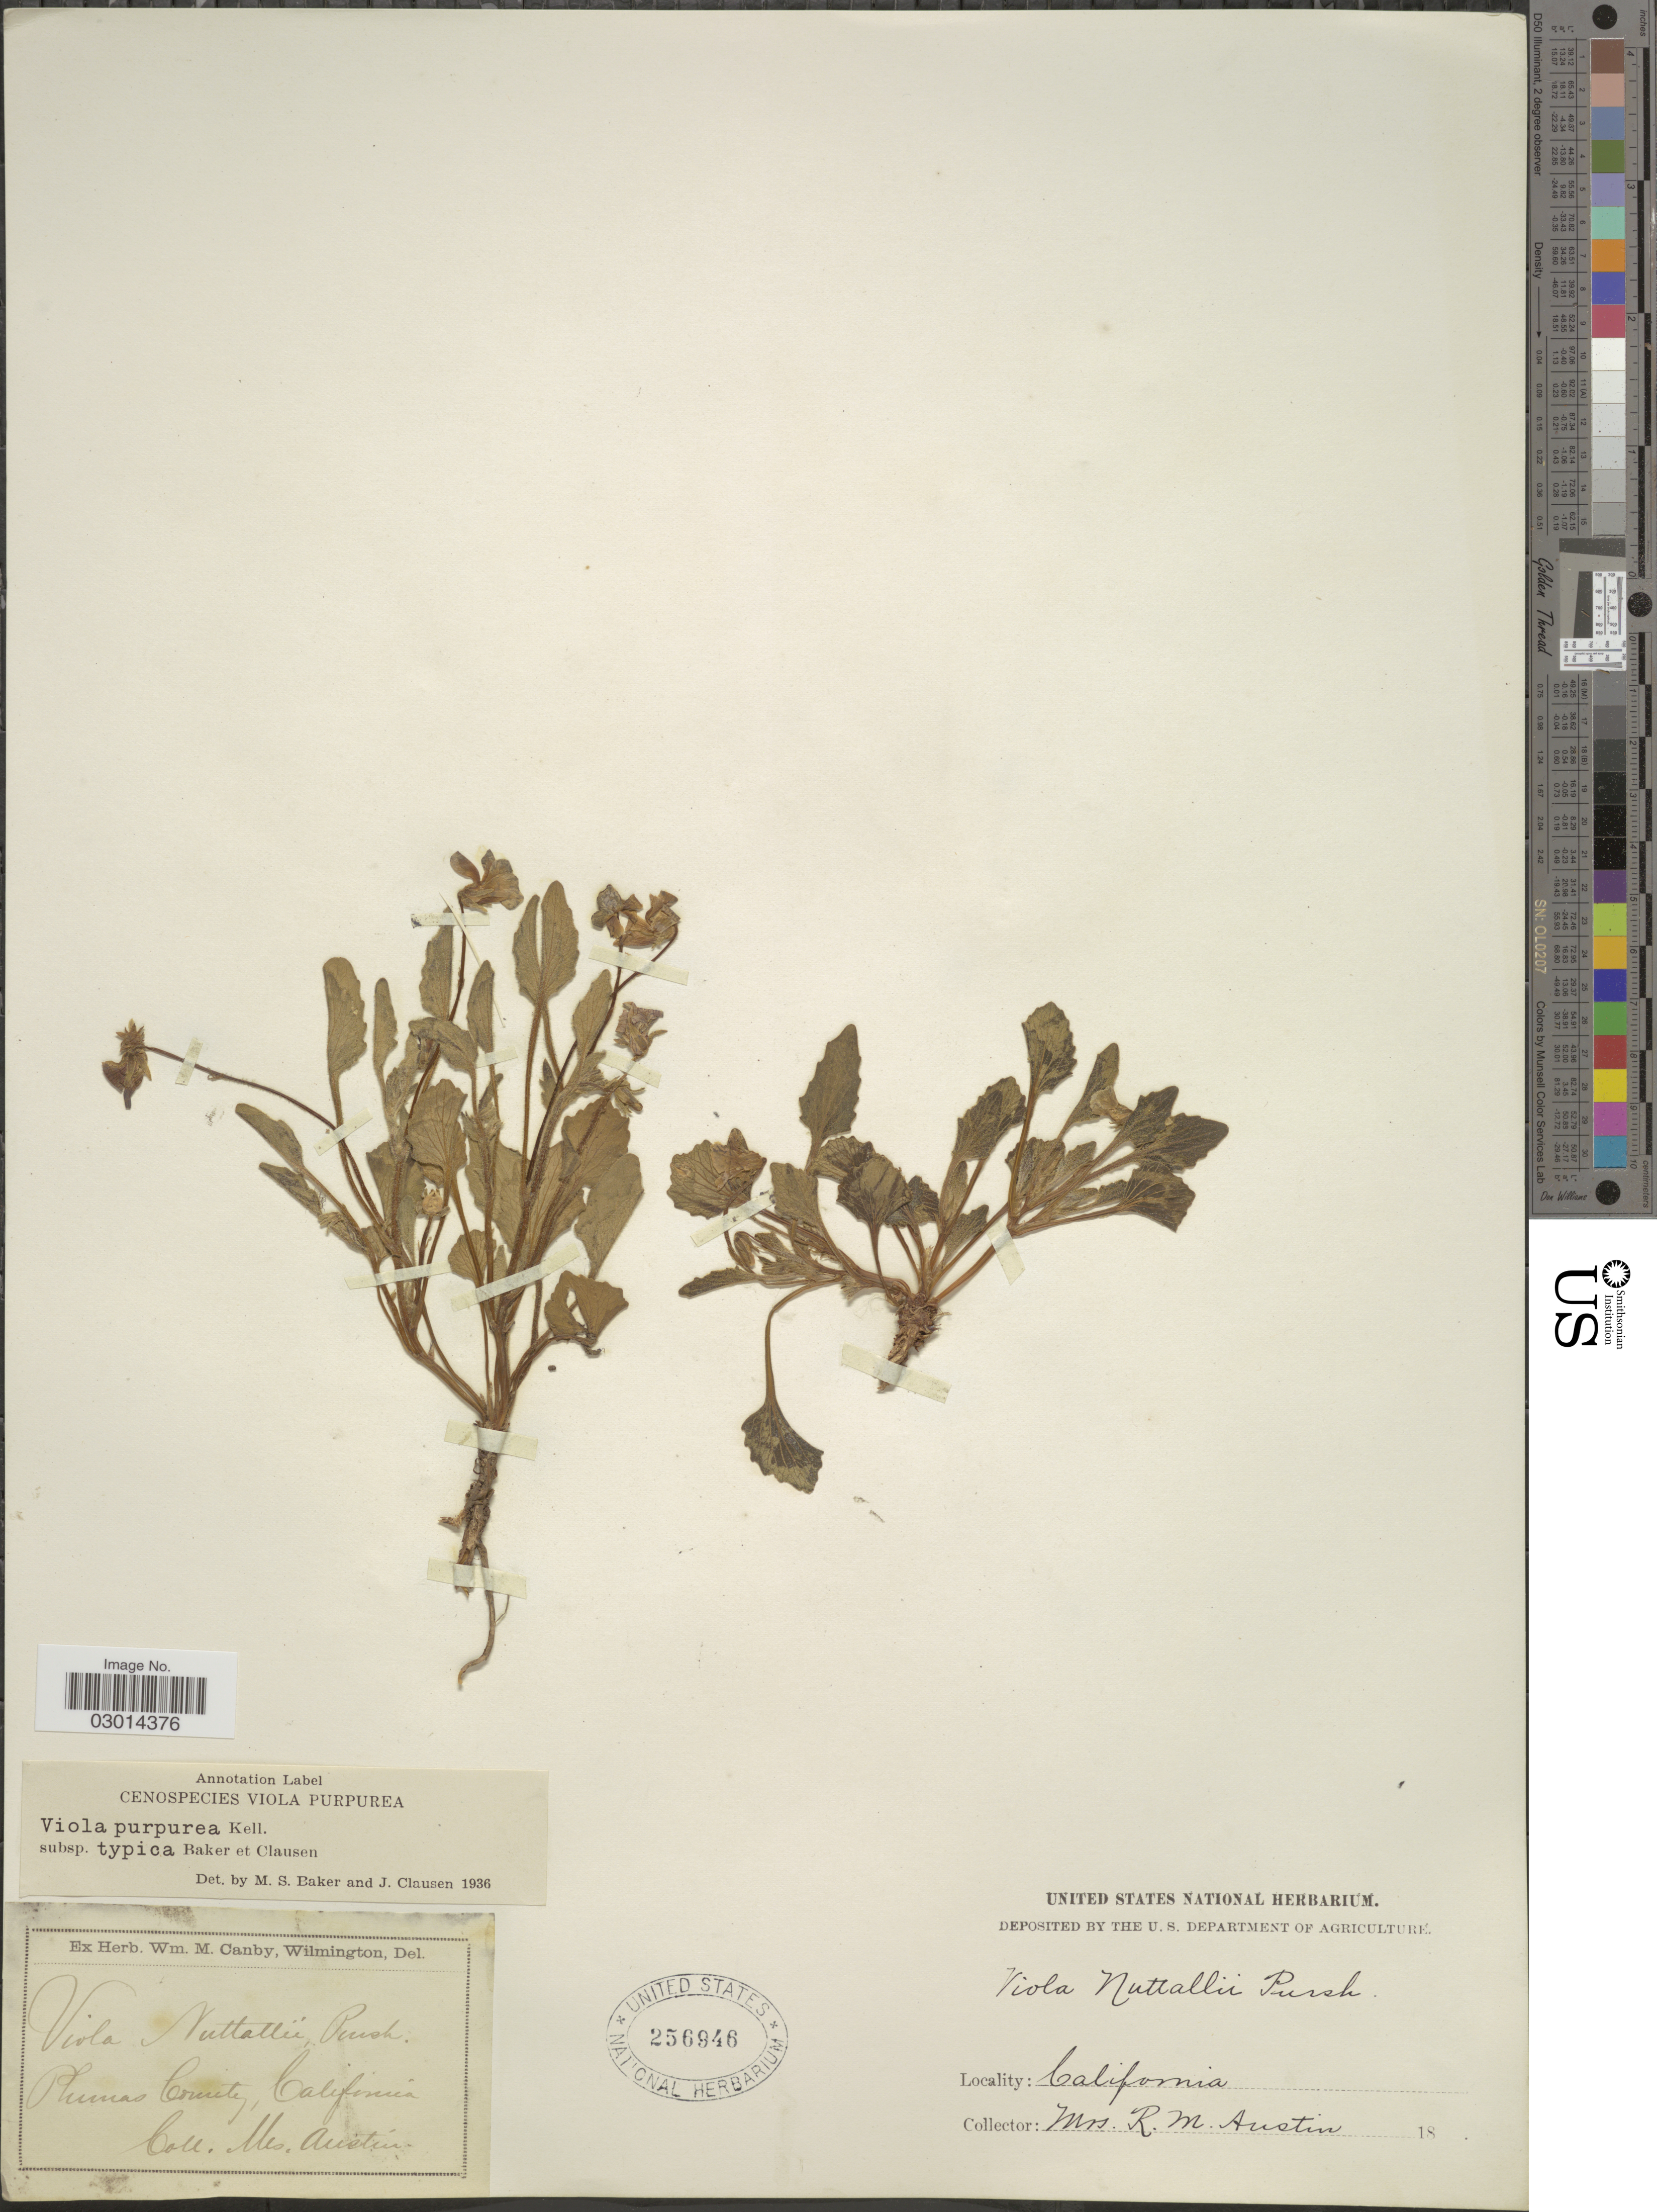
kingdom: Plantae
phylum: Tracheophyta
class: Magnoliopsida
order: Malpighiales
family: Violaceae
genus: Viola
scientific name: Viola purpurea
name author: Kellogg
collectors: R. Austin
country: United States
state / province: California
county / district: Plumas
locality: Plumas County.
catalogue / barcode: US 256946